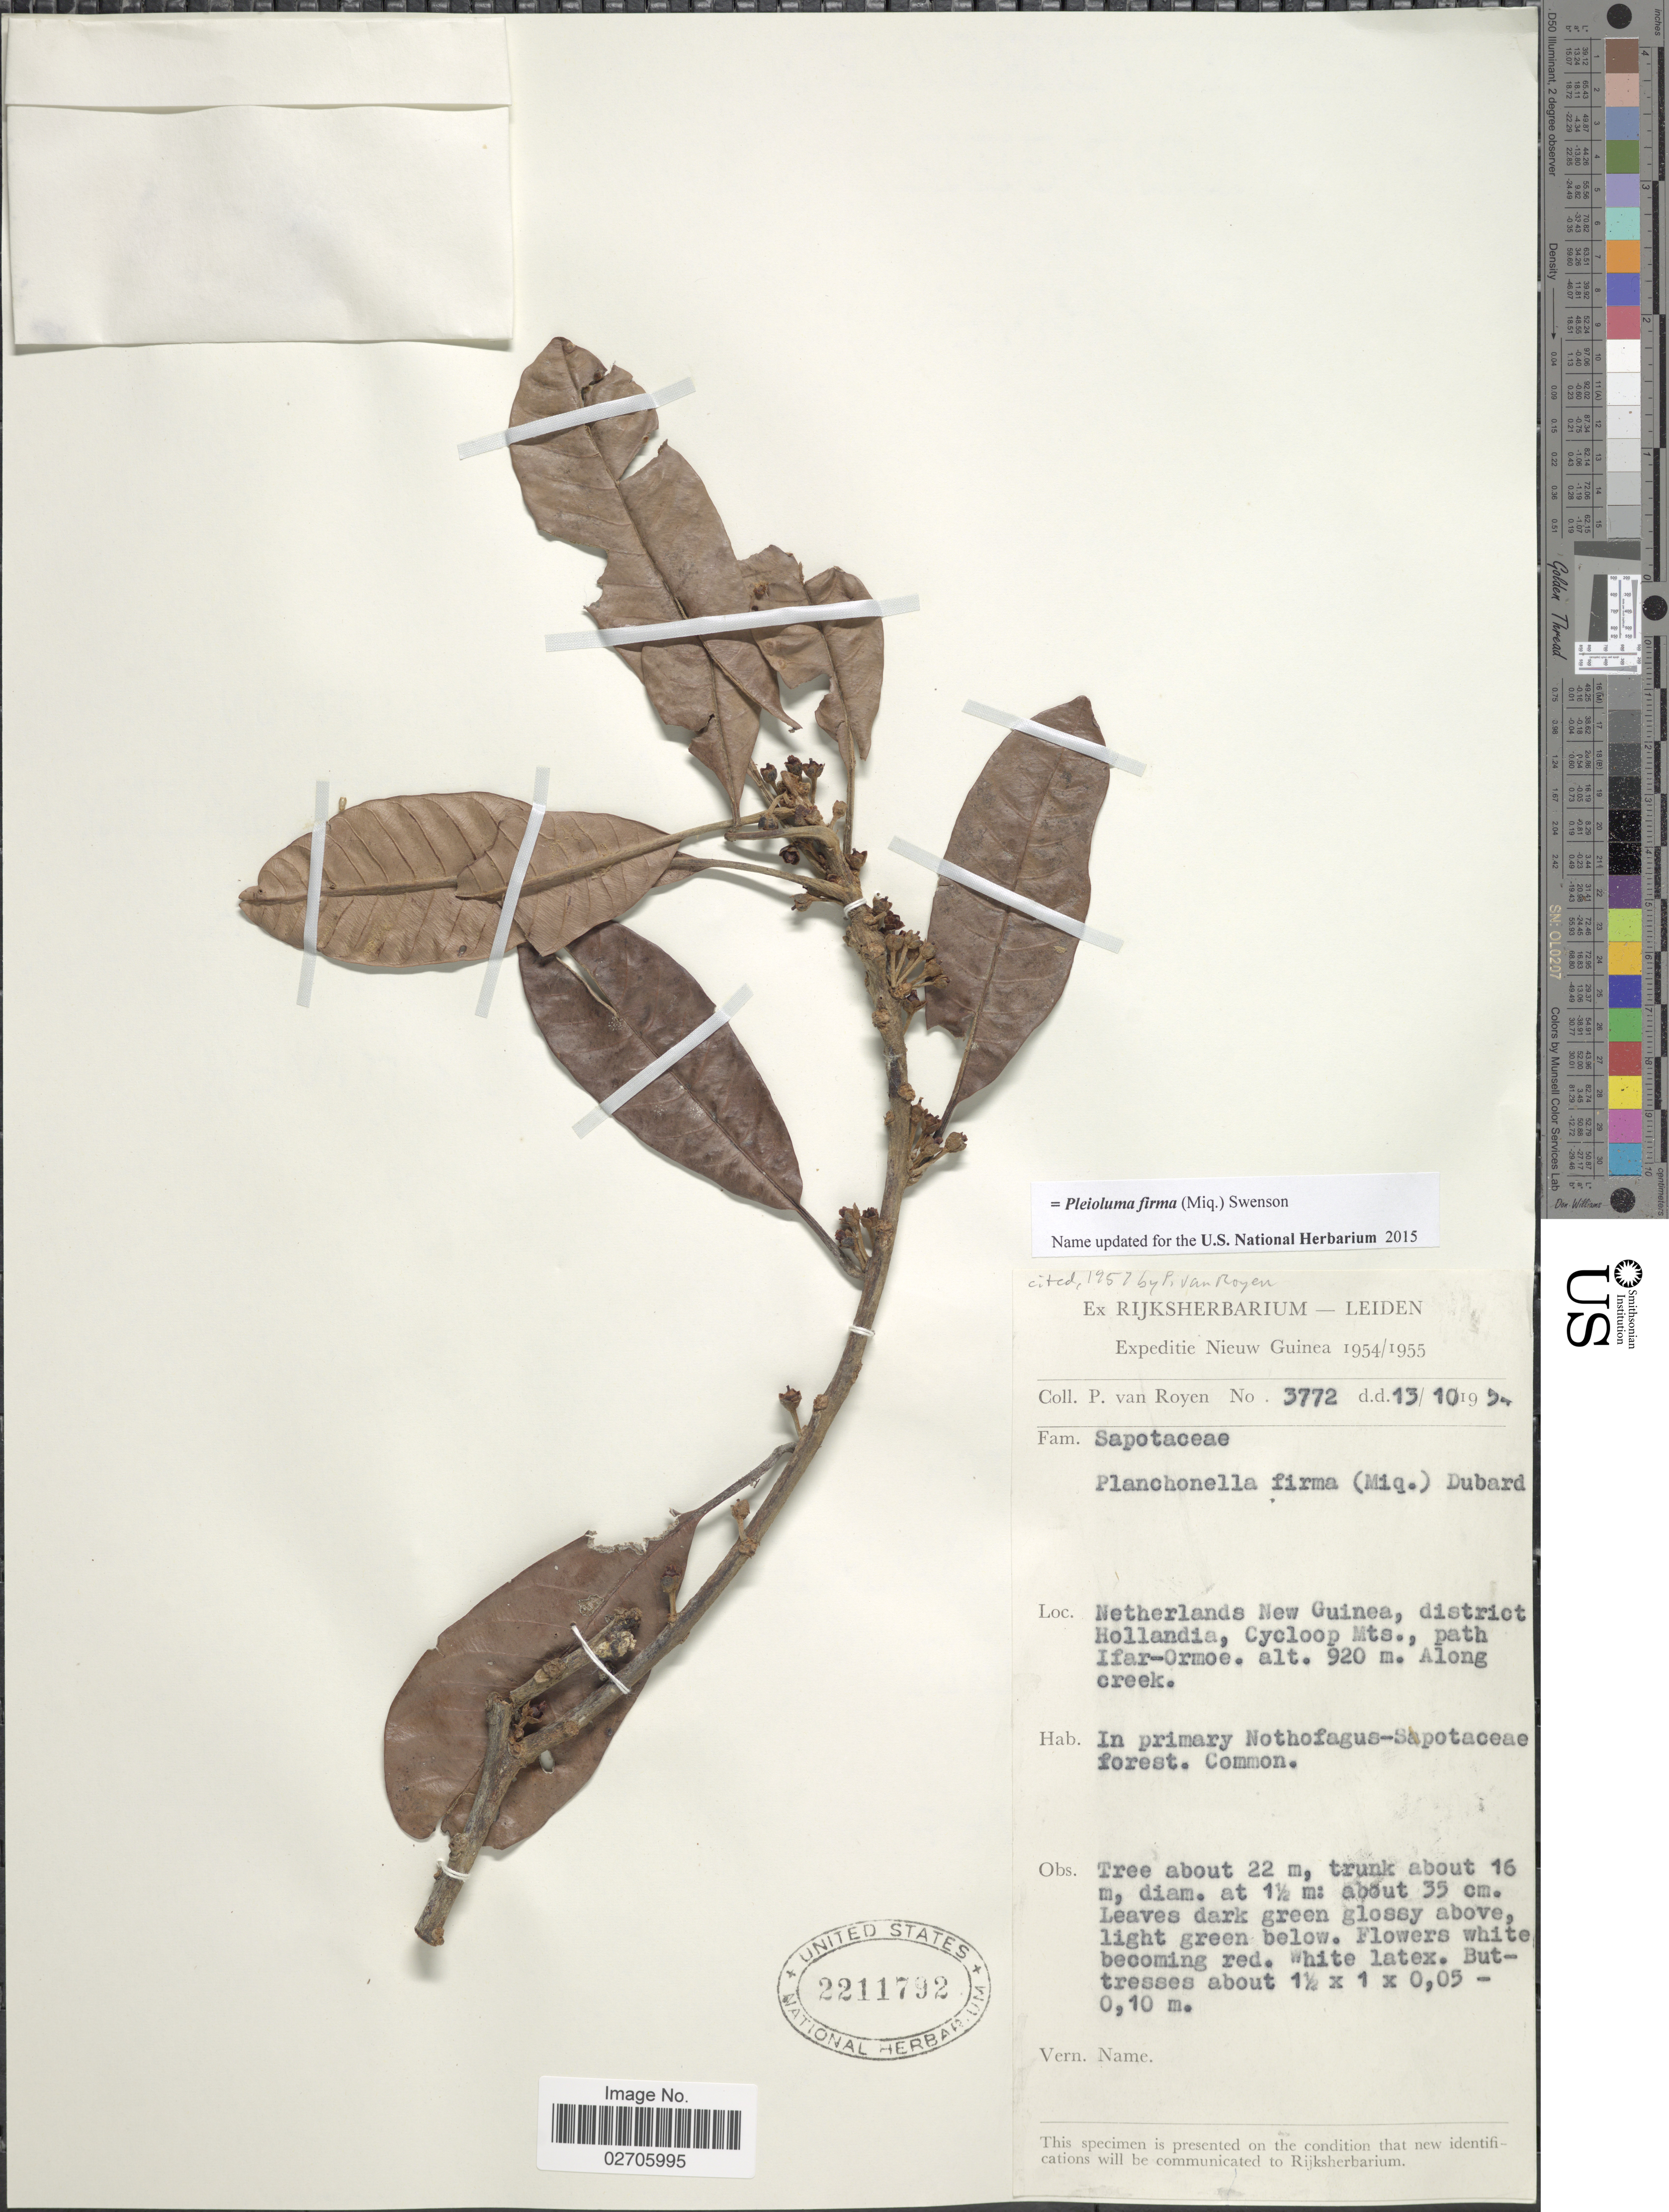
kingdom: Plantae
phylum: Tracheophyta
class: Magnoliopsida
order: Ericales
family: Sapotaceae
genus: Pleioluma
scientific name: Pleioluma firma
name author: (Miq.) Swenson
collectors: P. van Royen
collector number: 3772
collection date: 1954-10-13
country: Indonesia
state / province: Papua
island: New Guinea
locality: Nieuw Guinea. Netherlands New Guinea, district Hollandia, Cycloop Mts., path Ifar-Ormoe. Along creek.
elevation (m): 920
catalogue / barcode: US 2211792